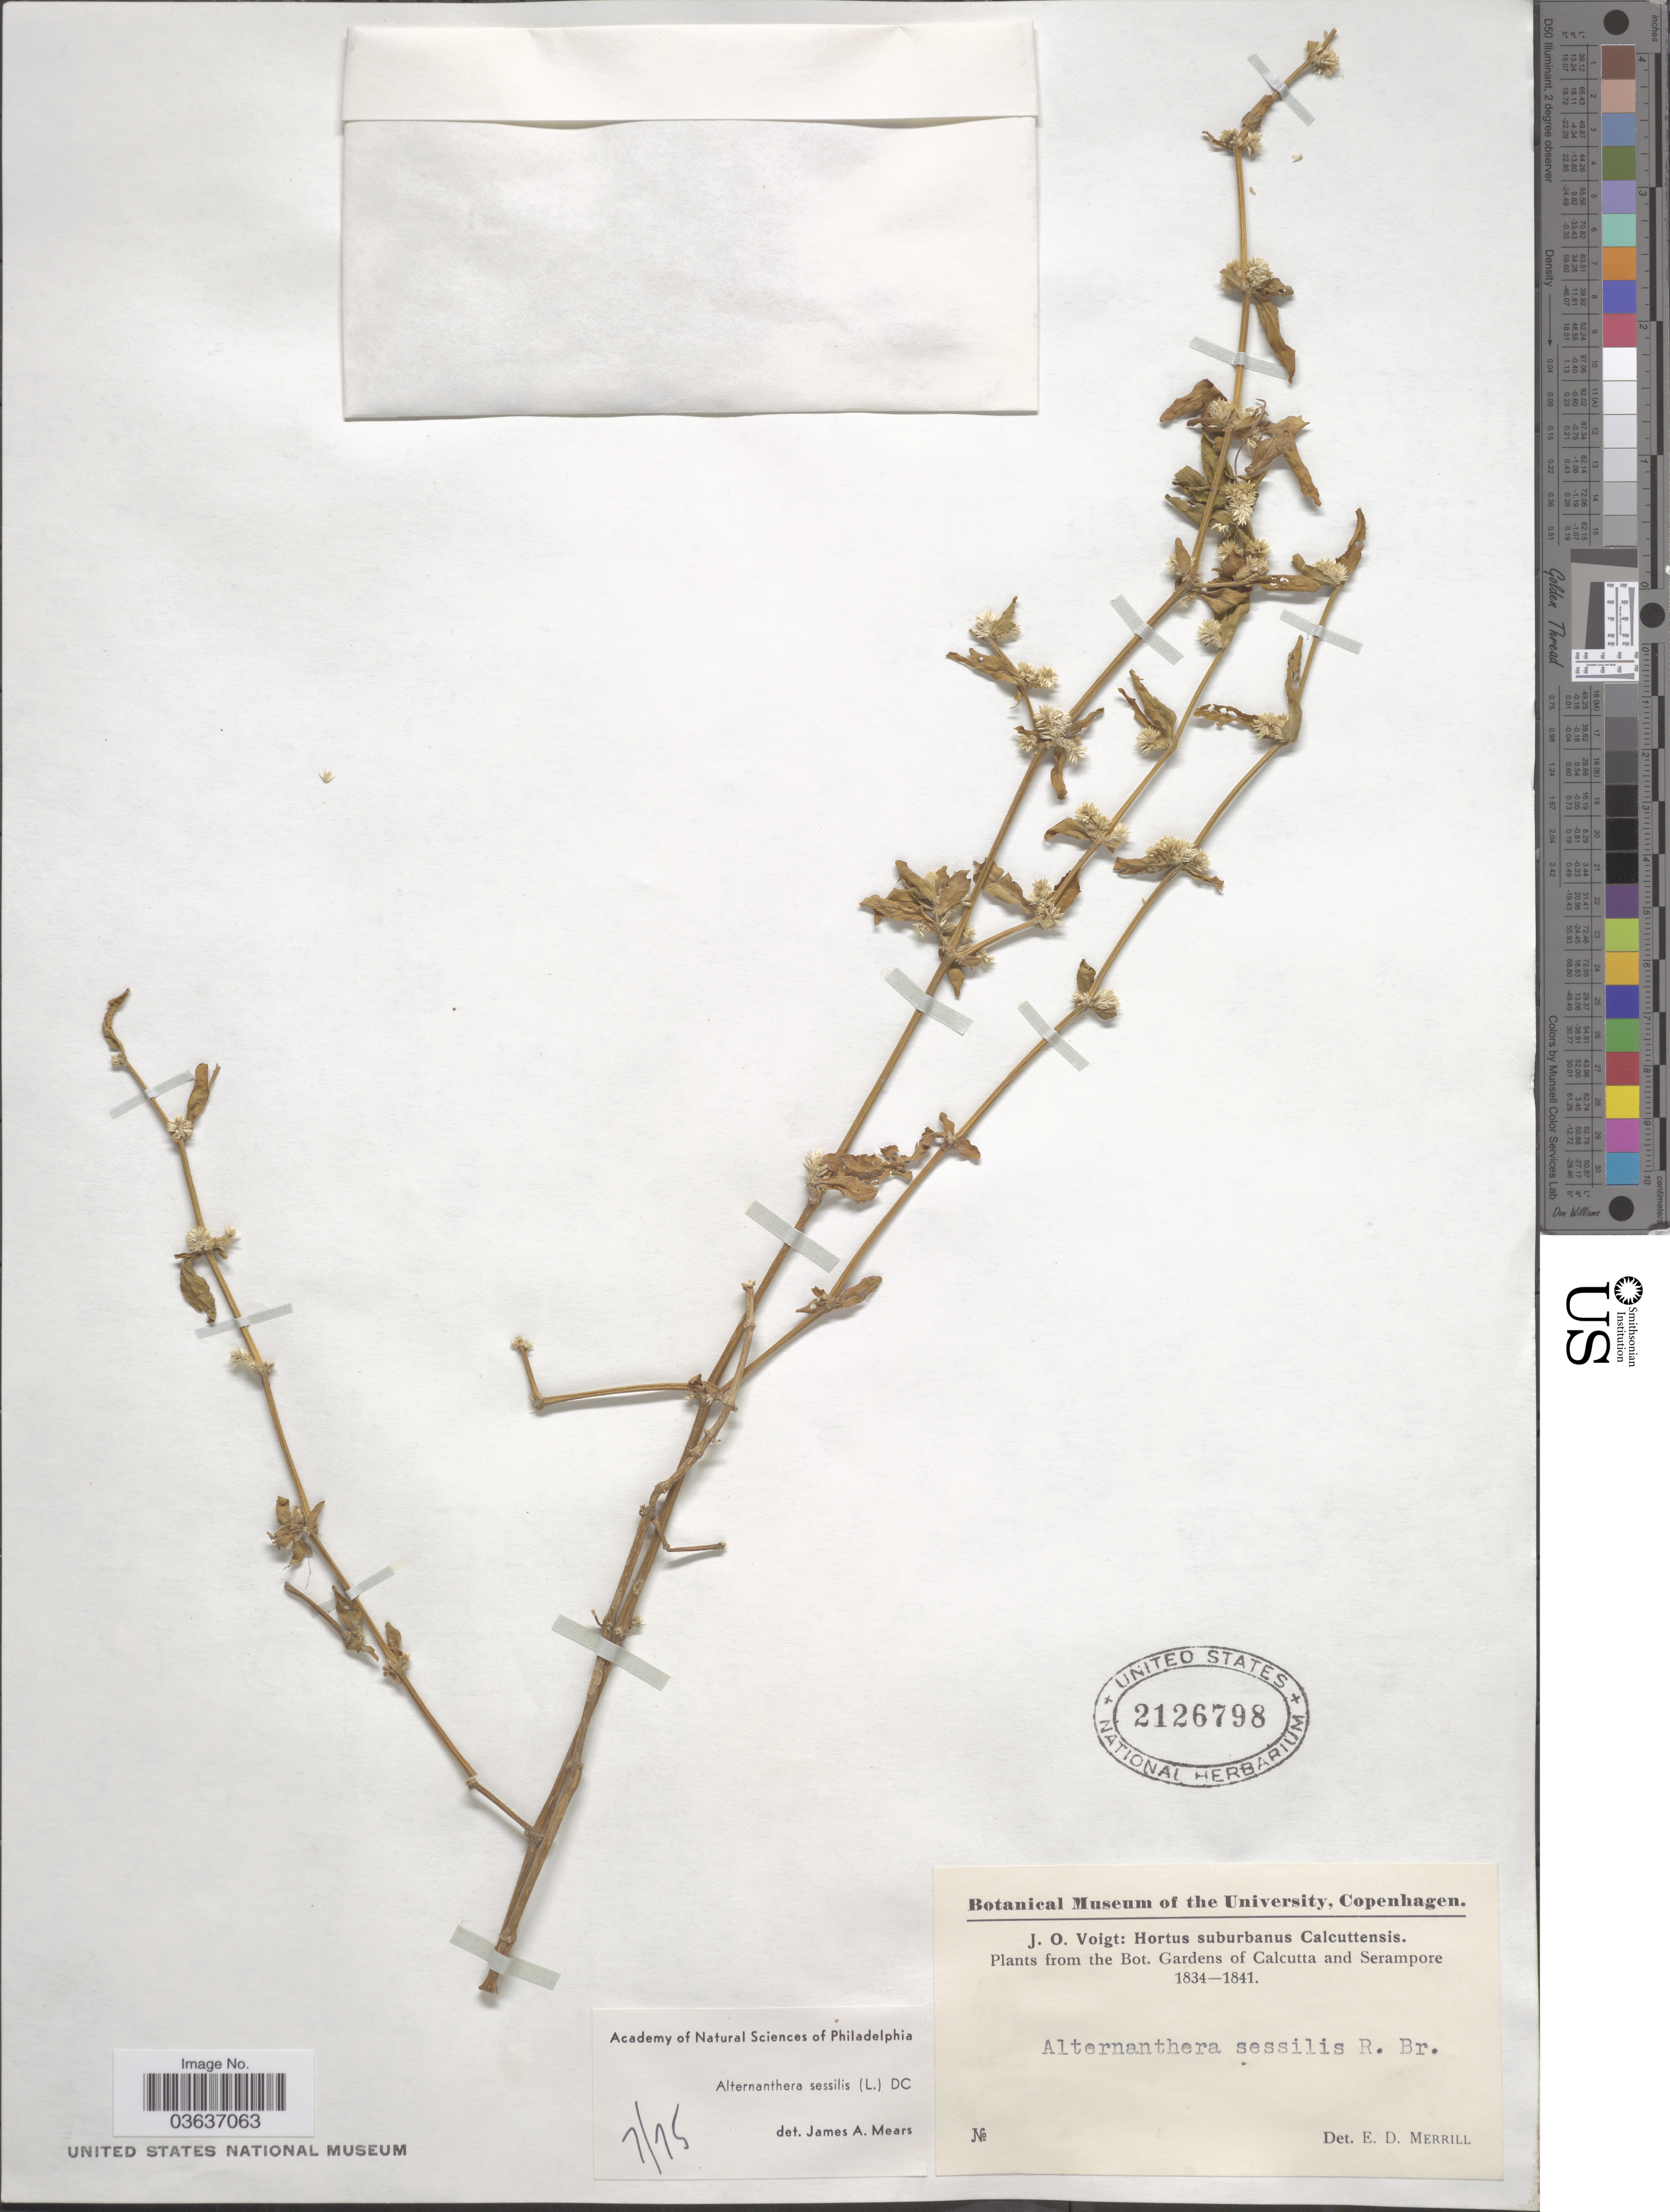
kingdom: Plantae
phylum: Tracheophyta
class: Magnoliopsida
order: Caryophyllales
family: Amaranthaceae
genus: Alternanthera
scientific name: Alternanthera sessilis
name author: (L.) DC.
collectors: J. O. Voigt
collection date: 1834/1841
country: India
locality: The Bot. Gardens of Calcutta and Serampore.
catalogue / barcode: US 2126798